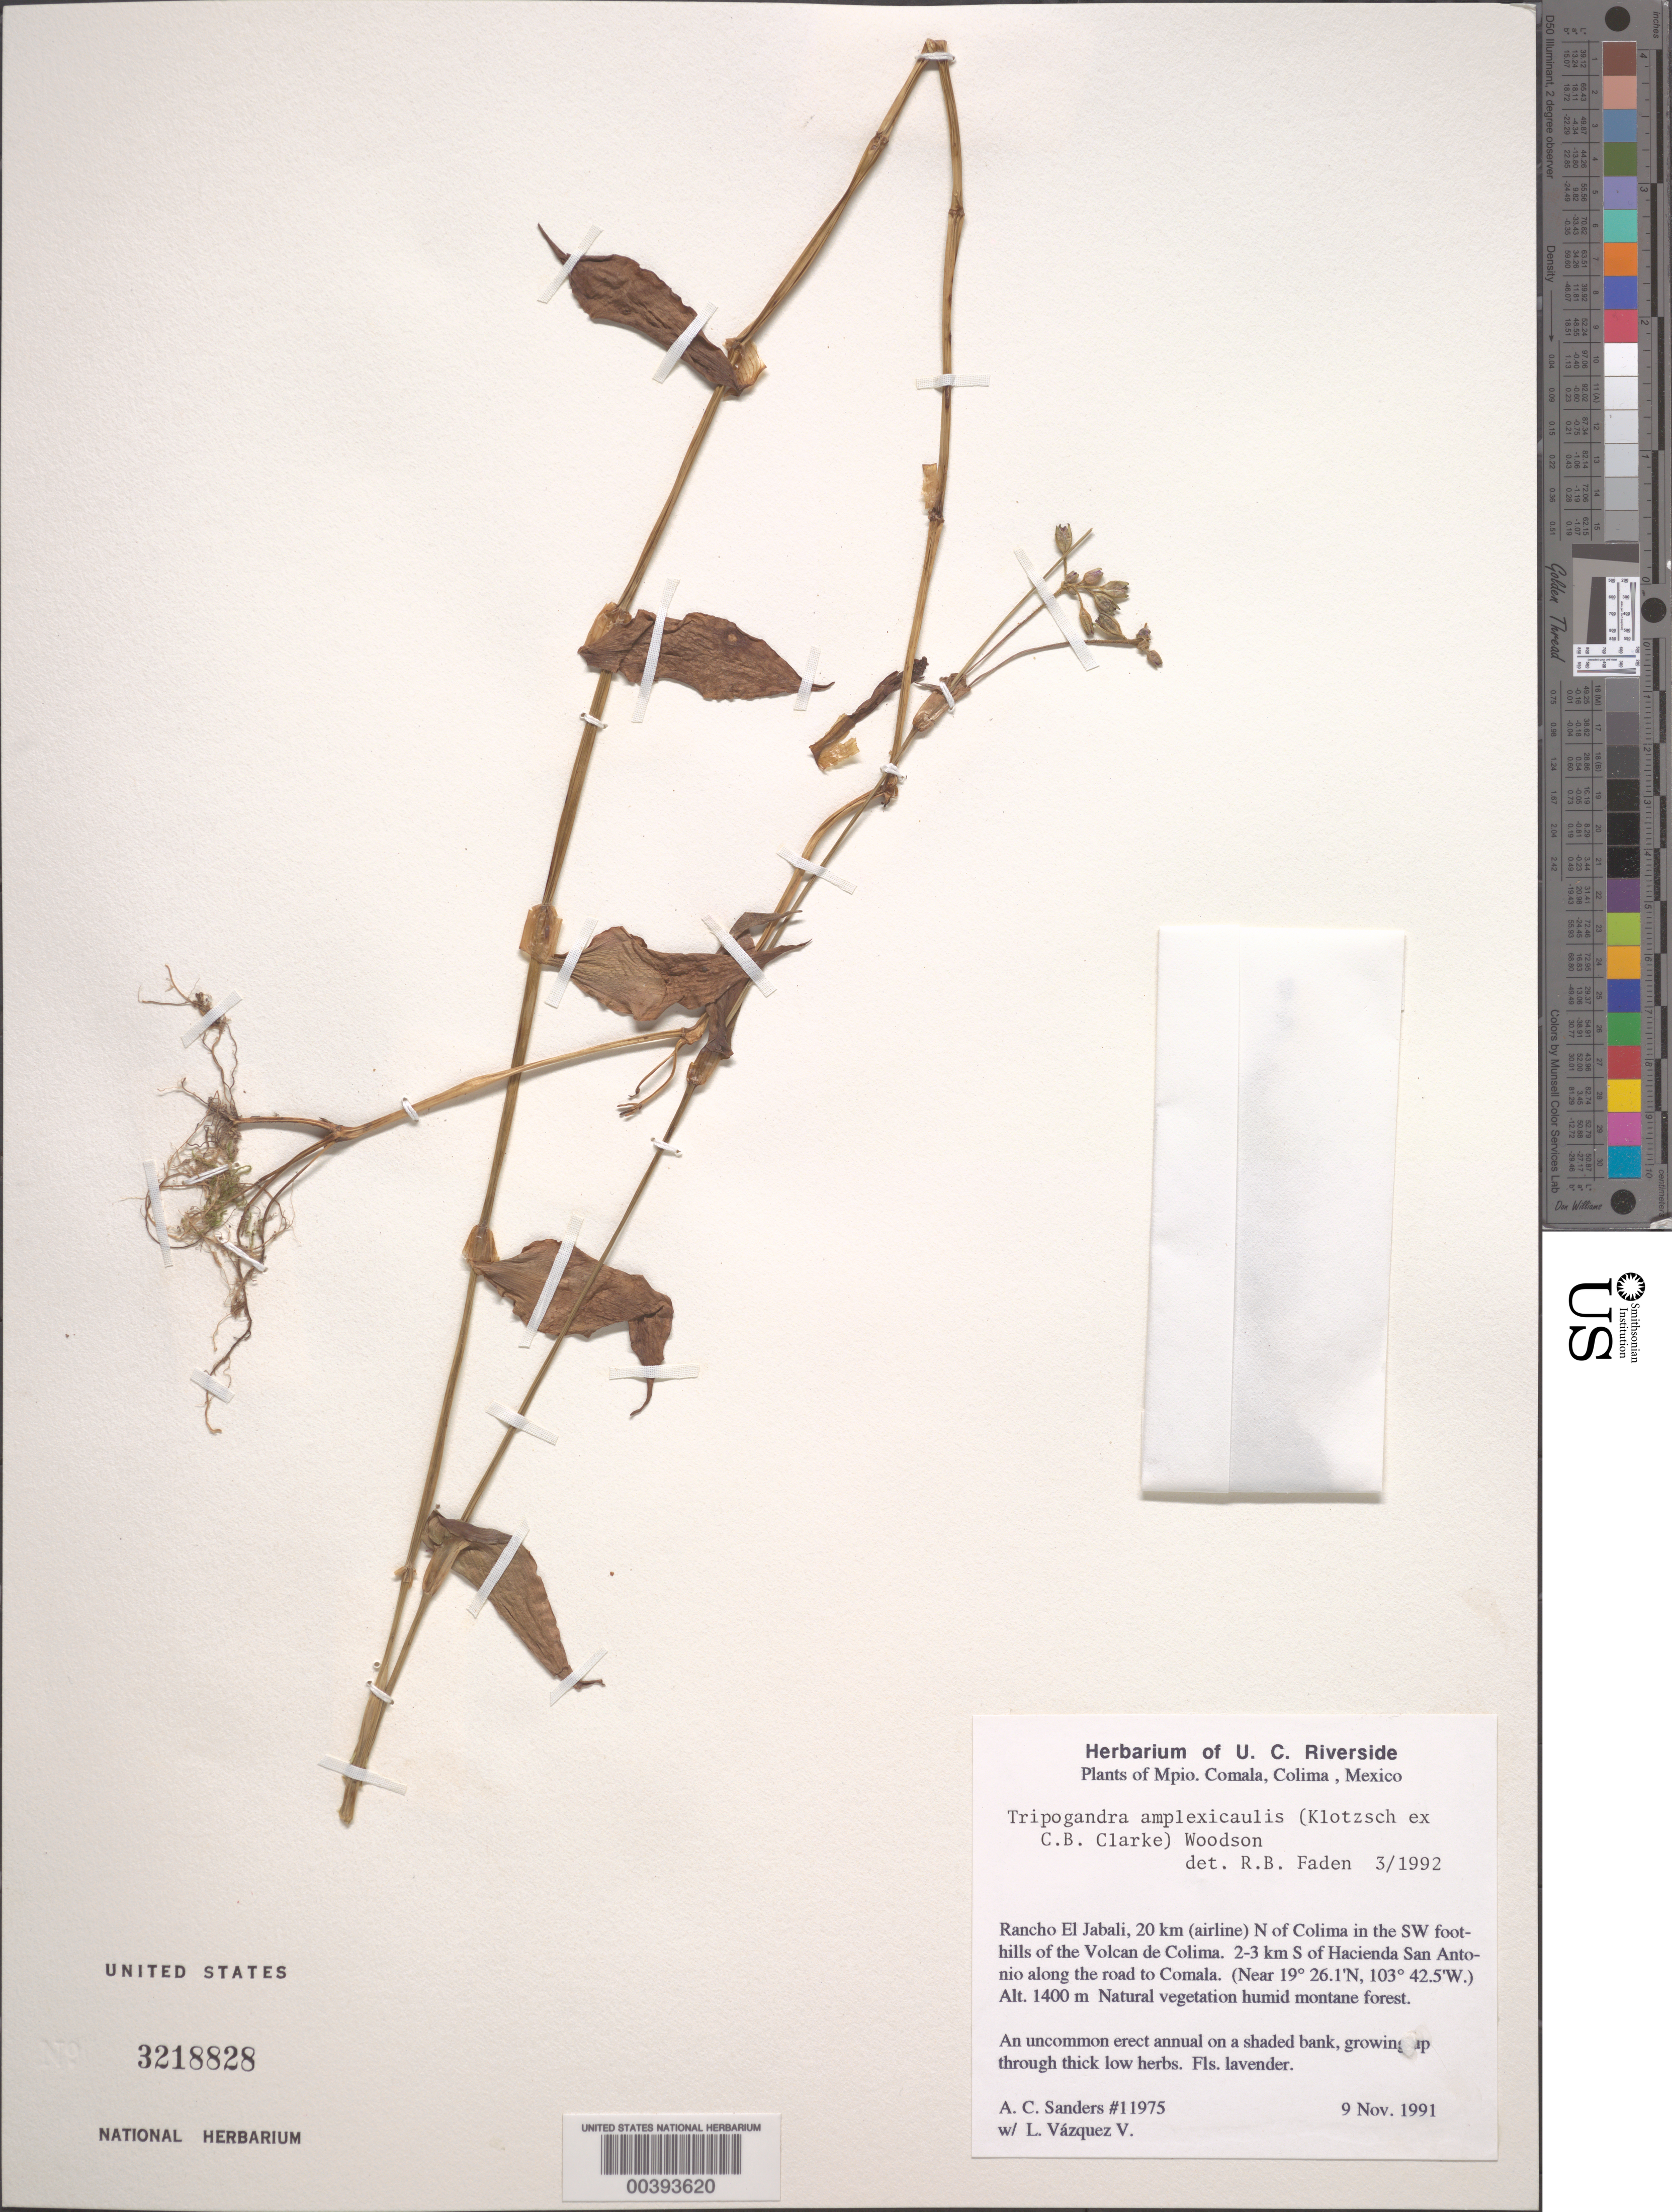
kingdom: Plantae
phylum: Tracheophyta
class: Liliopsida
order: Commelinales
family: Commelinaceae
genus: Tripogandra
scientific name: Tripogandra amplexicaulis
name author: (Klotzsch ex C.B. Clarke) Woodson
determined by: Faden, Robert B., (US), Smithsonian Institution - National Museum of Natural History (UNITED STATES)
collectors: A. Sanders & L. Vazquez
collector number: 11975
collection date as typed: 09 Nov 1991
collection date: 1991-11-09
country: Mexico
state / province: Jalisco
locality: Rancho El Jabali, N of Colima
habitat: Humid montane forest, flats cleared for pasture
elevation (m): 1420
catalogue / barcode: US 3218828